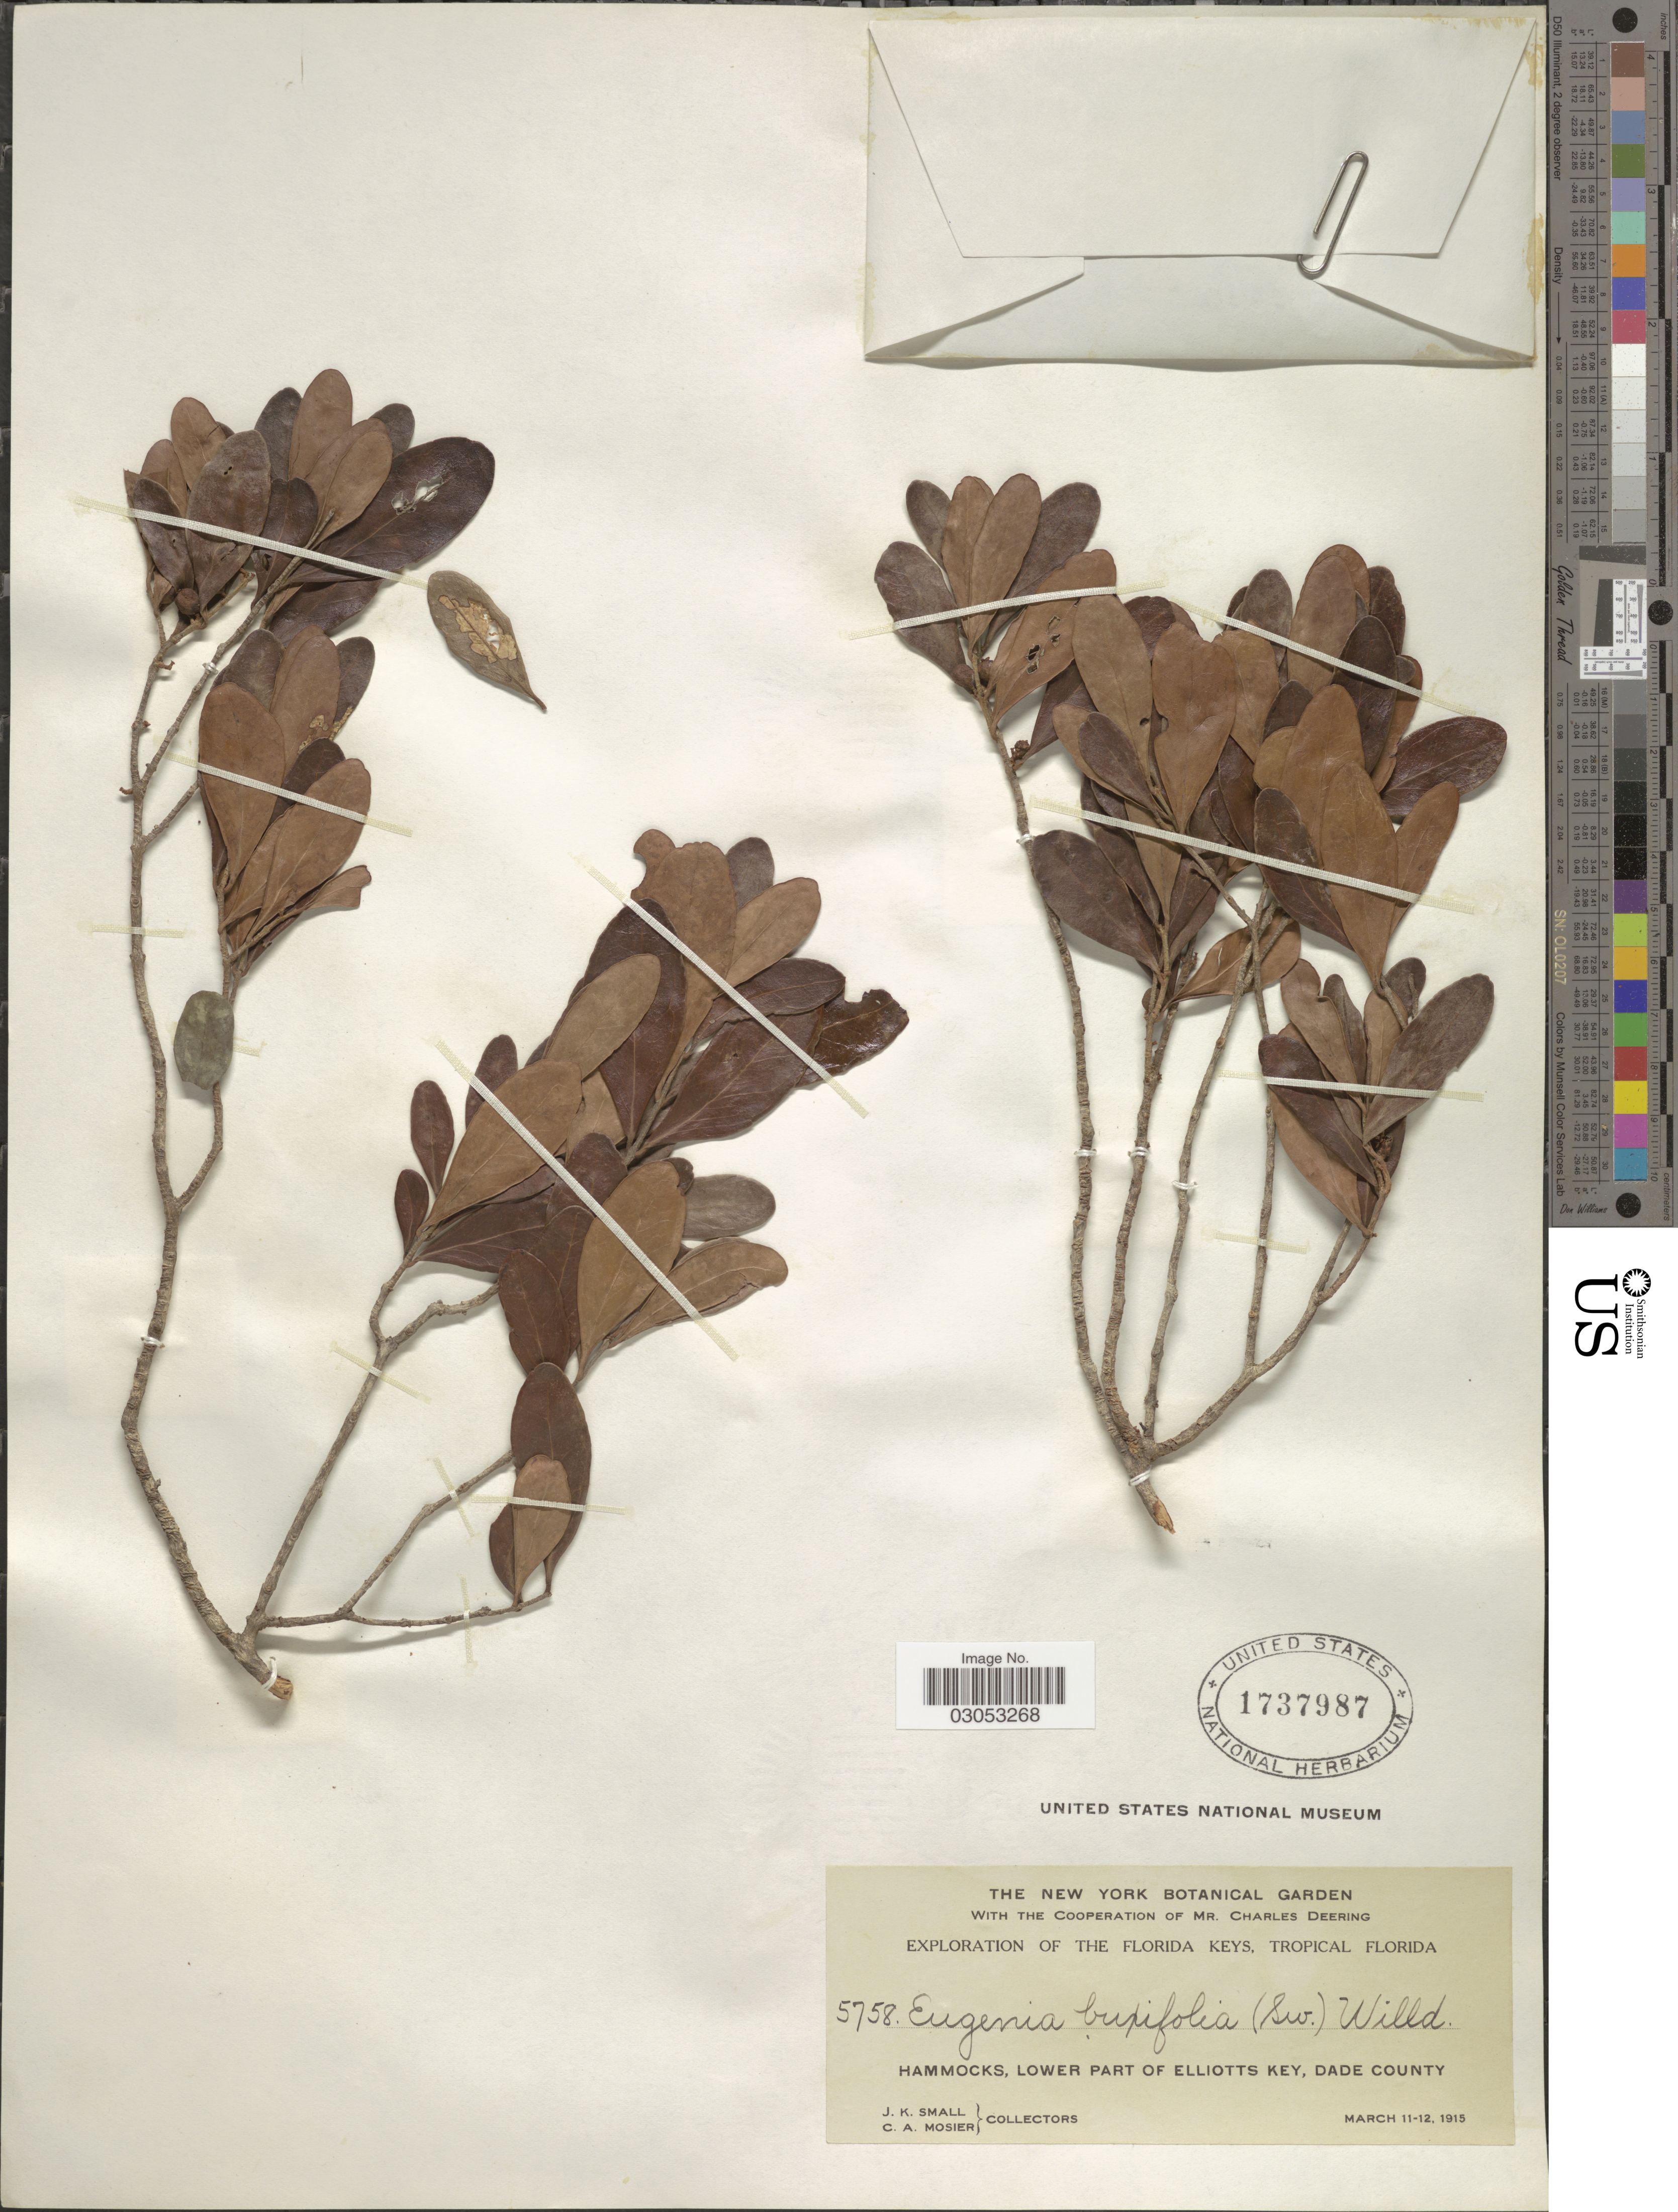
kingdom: Plantae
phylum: Tracheophyta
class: Magnoliopsida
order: Myrtales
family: Myrtaceae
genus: Eugenia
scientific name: Eugenia foetida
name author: Pers.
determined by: Strong, Mark T., (BOT), Smithsonian Institution - National Museum of Natural History (UNITED STATES)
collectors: J. K. Small & C. A. Mosier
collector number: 5758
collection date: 1915-03-11/1915-03-12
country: United States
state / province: Florida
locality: The Florida Keys, Tropical Florida, Hammocks, Lower part of Elliotts Key, Dade County.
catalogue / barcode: US 1737987